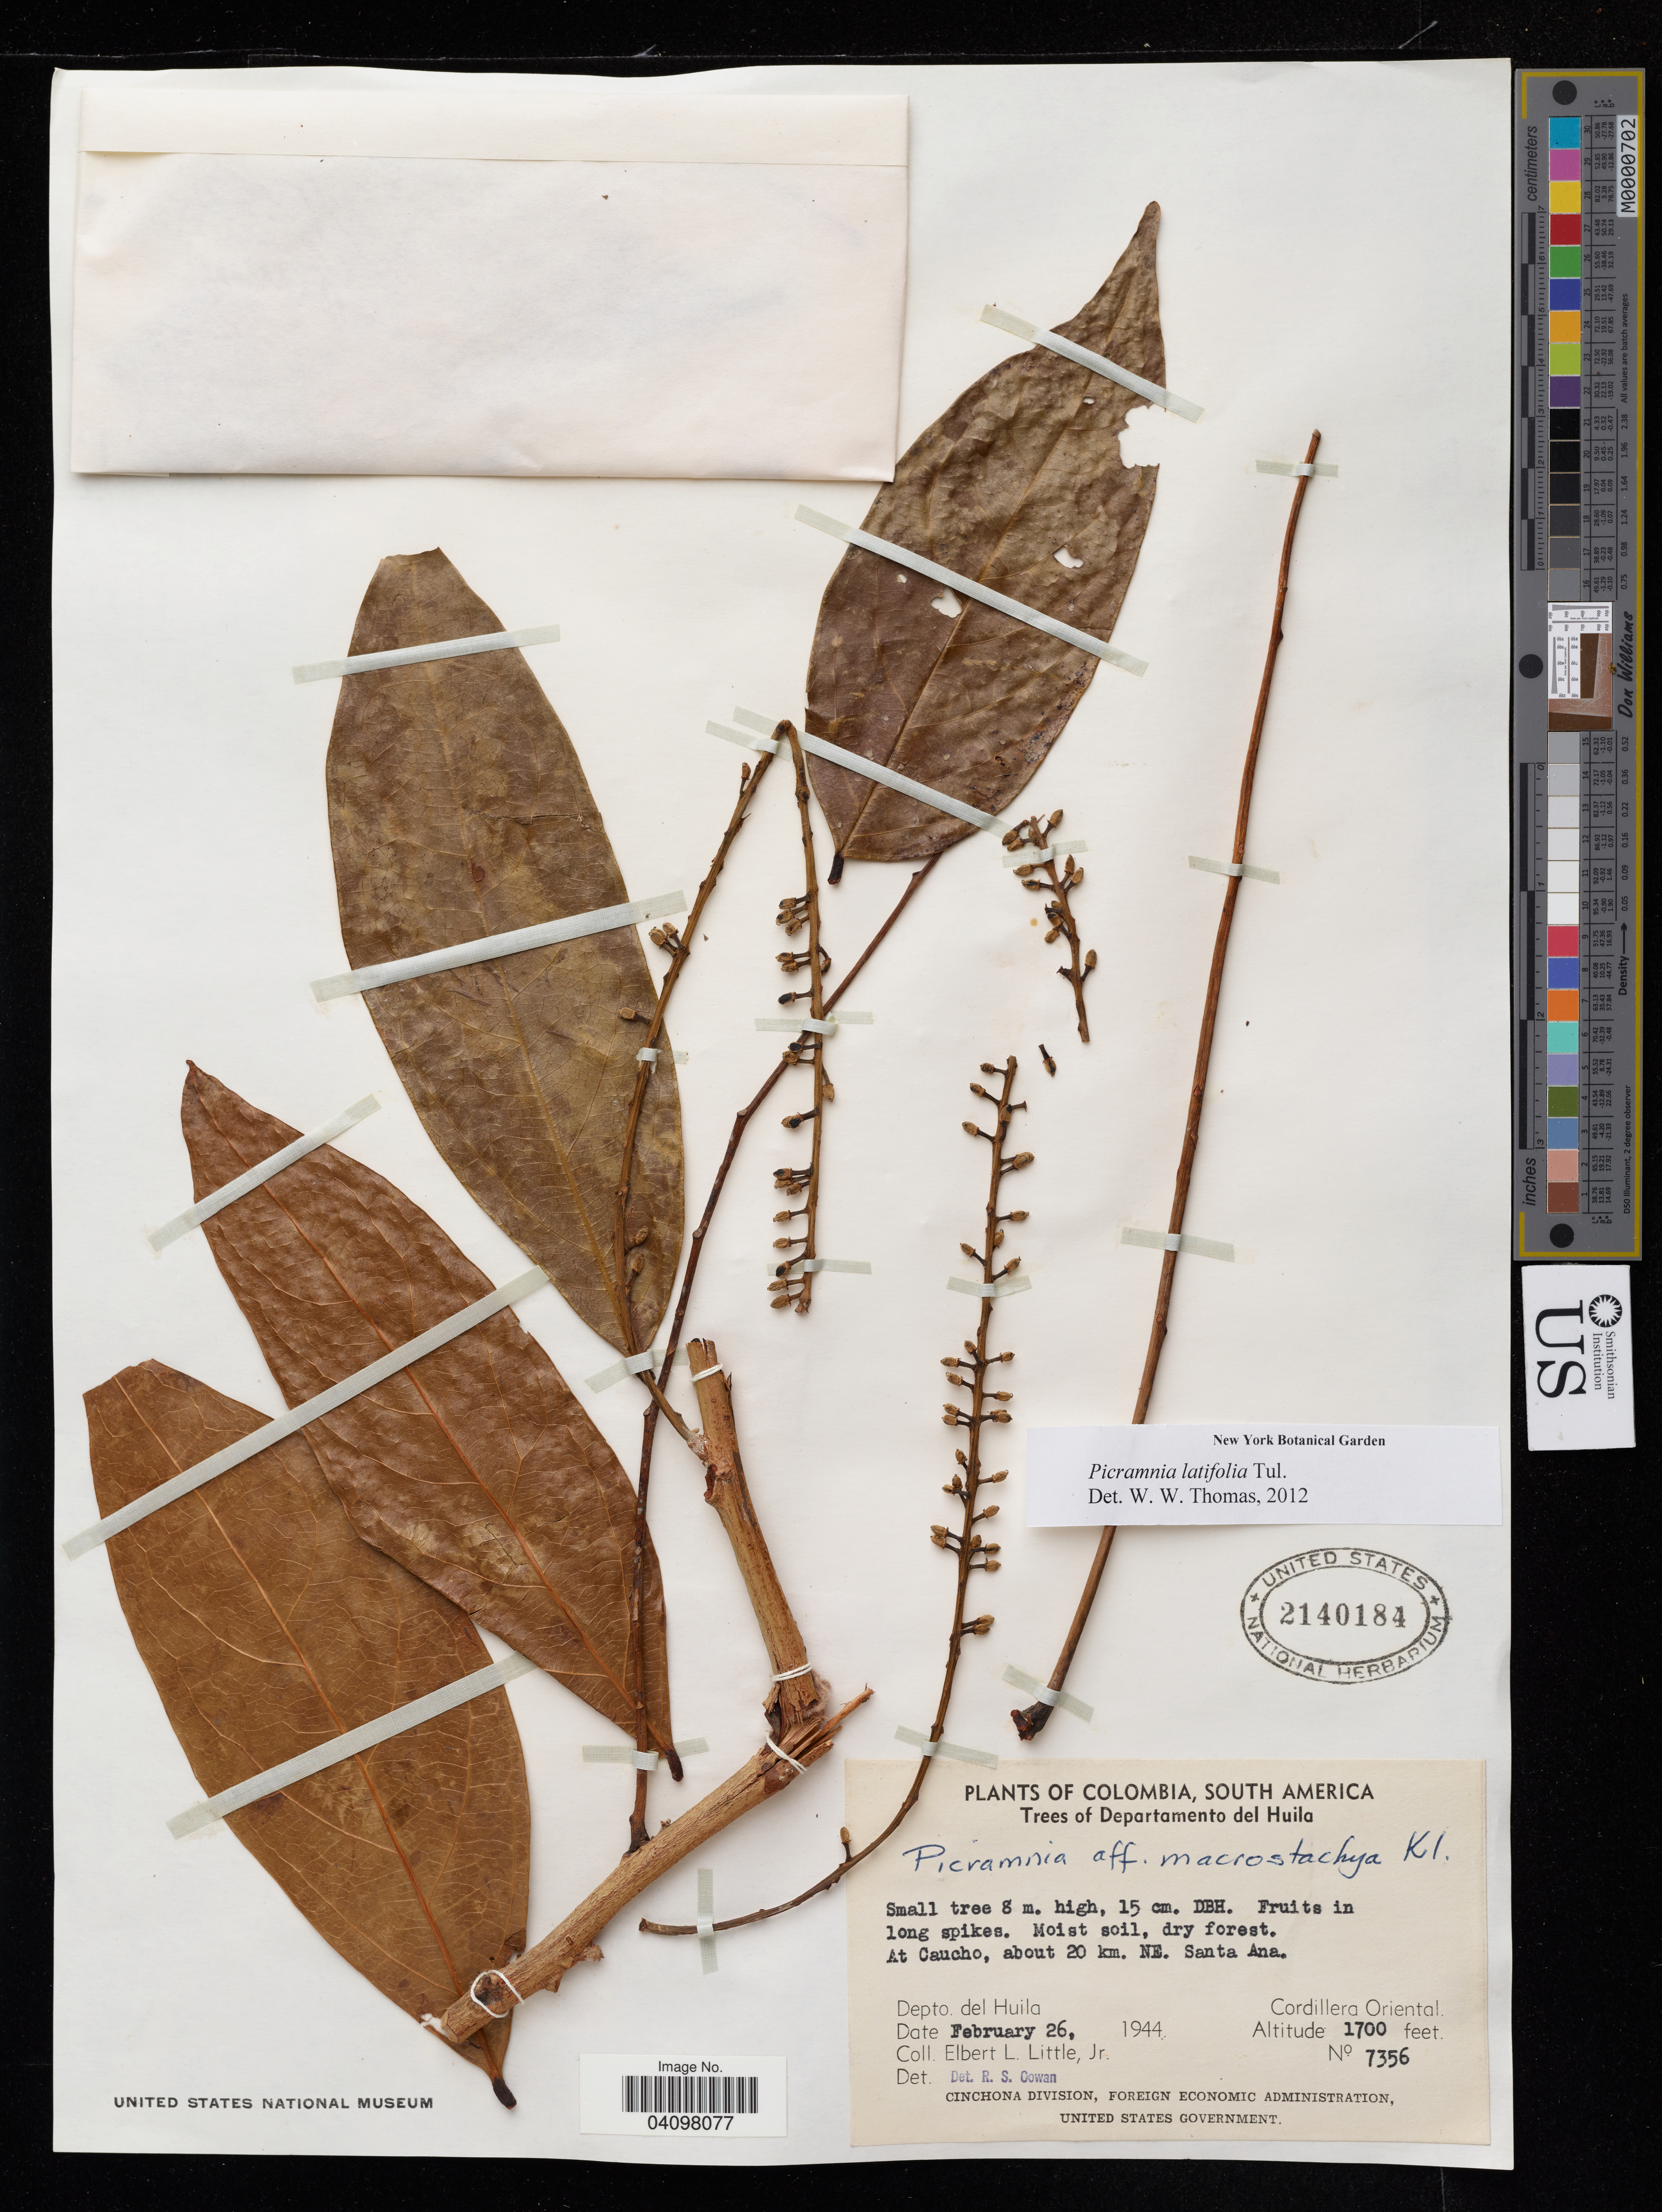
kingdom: Plantae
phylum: Tracheophyta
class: Magnoliopsida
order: Picramniales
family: Picramniaceae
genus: Picramnia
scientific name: Picramnia latifolia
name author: Tul.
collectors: E. L. Little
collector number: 7356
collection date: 1944-02-26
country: Colombia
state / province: Huila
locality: At Caucho, about 20 km NE. Santa Ana. Cordillera Oriental.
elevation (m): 518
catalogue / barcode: US 2140184